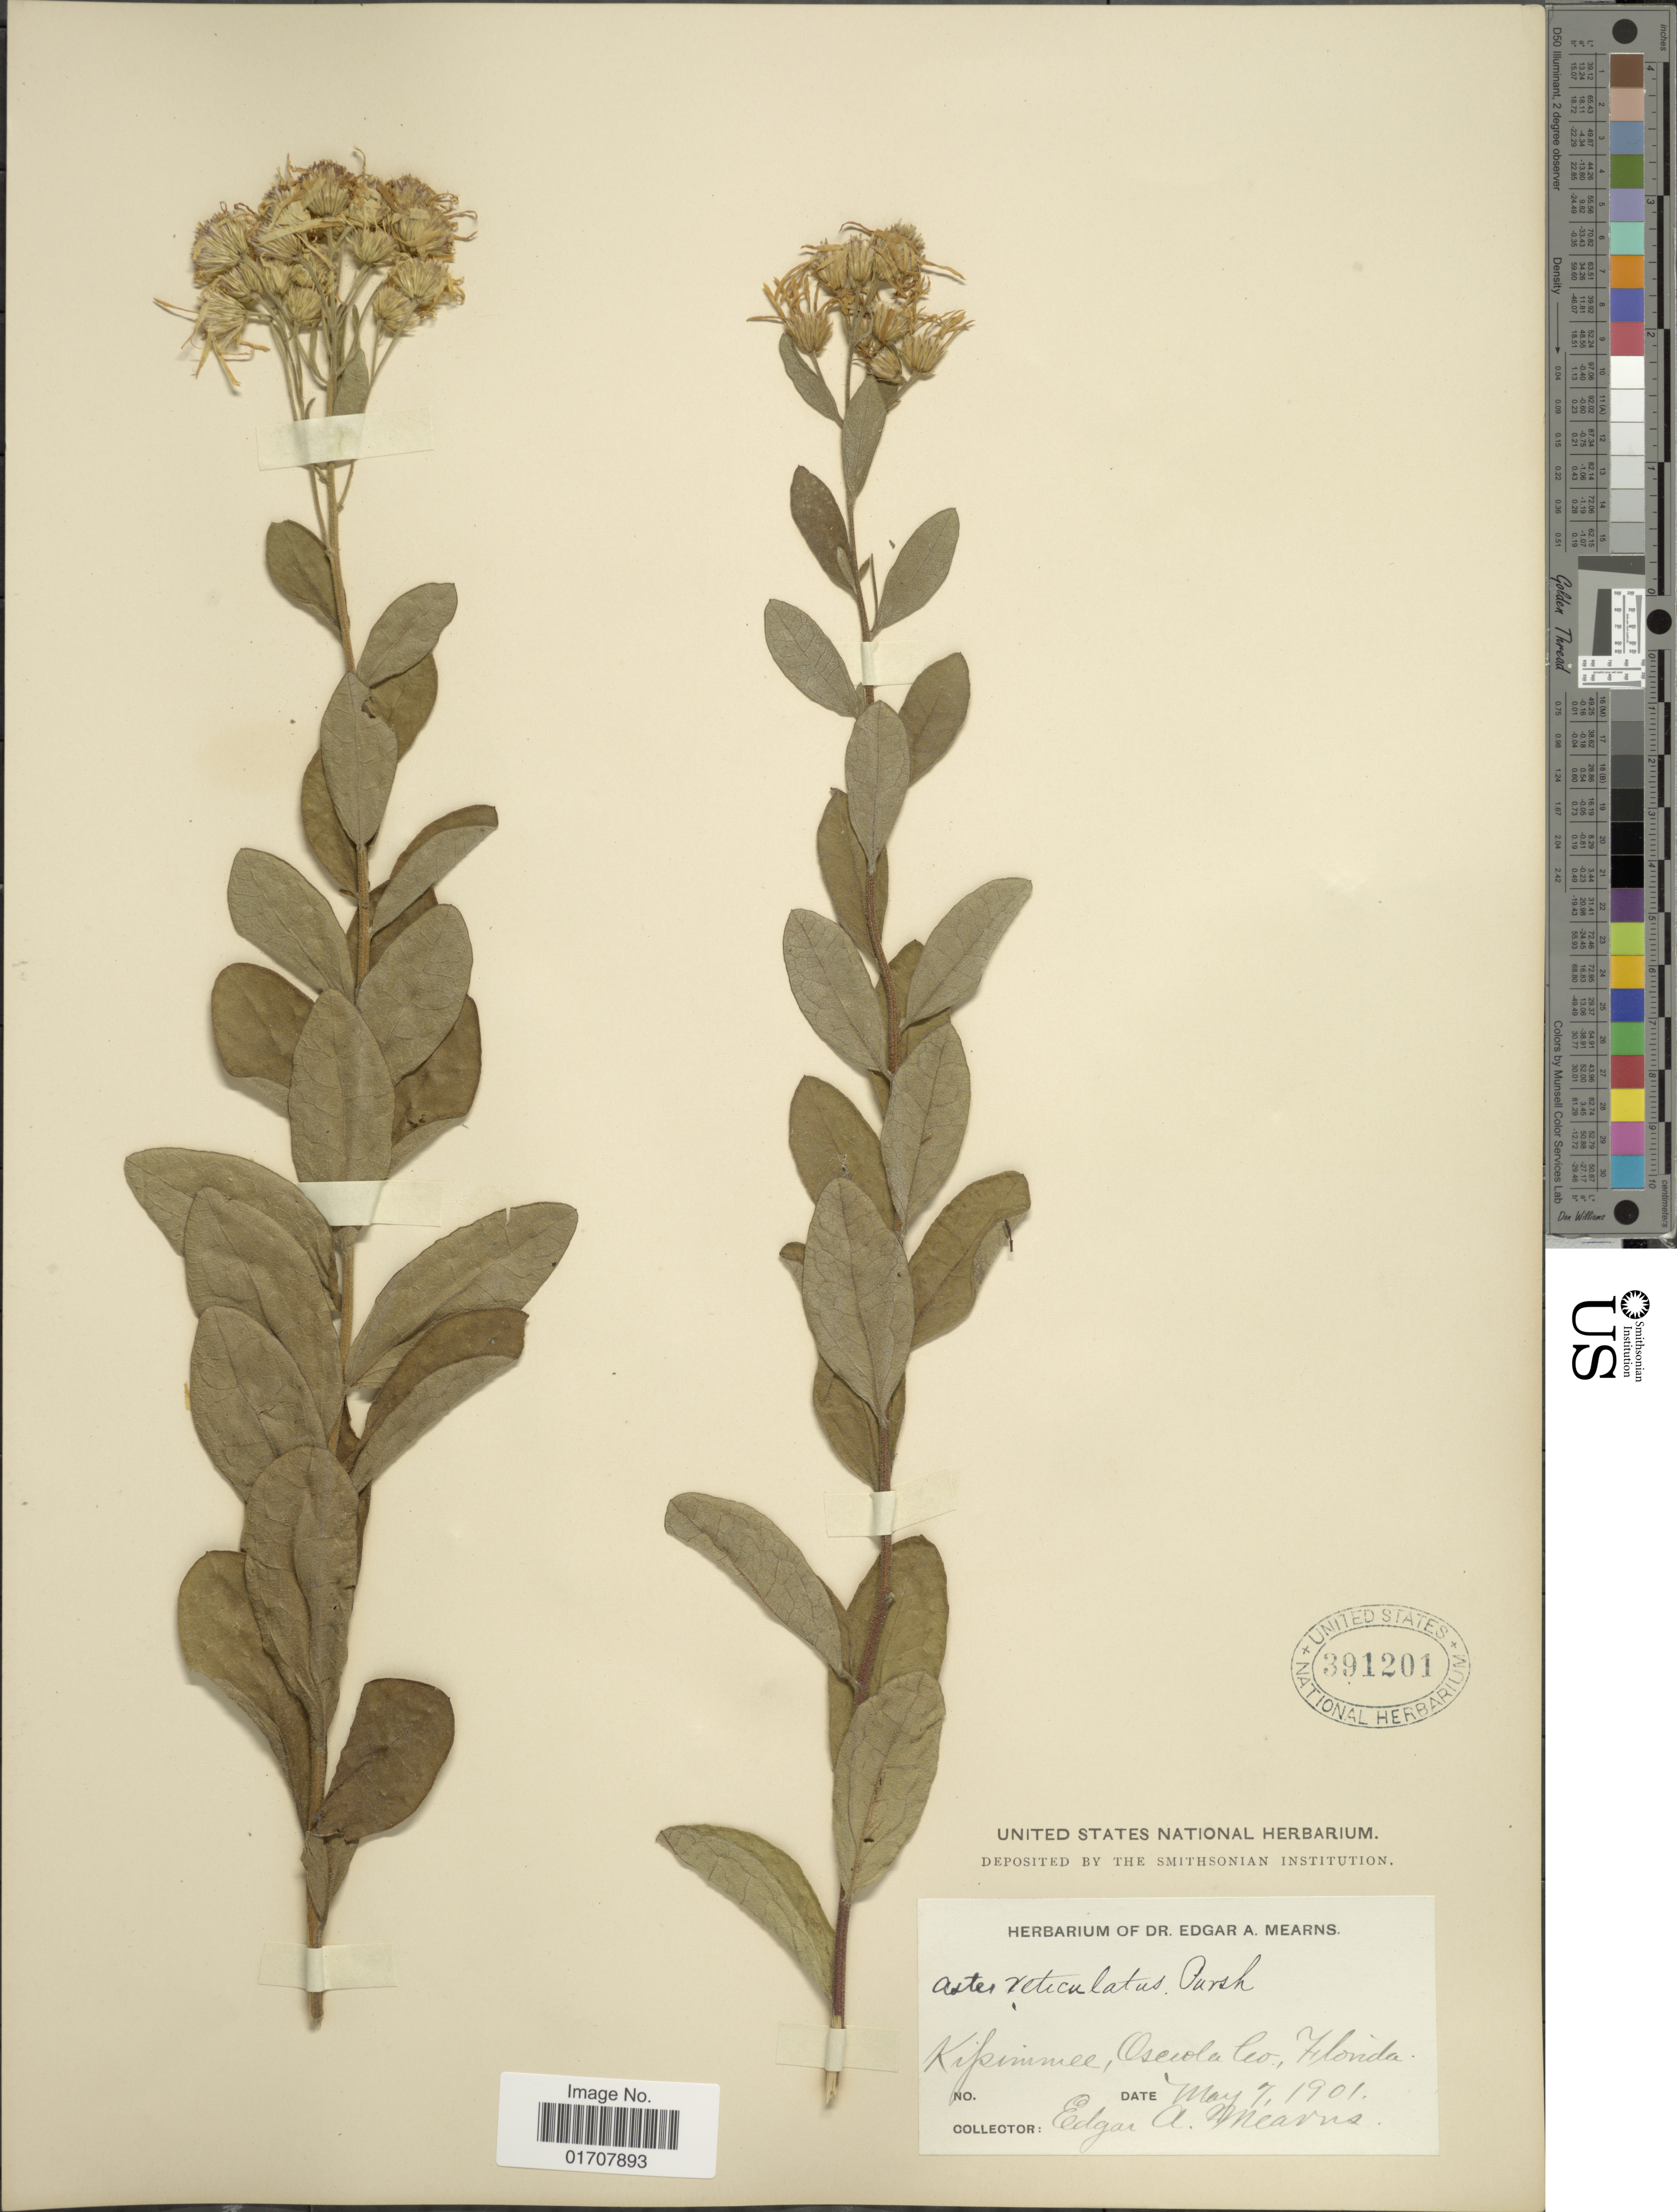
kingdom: Plantae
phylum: Tracheophyta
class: Magnoliopsida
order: Asterales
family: Asteraceae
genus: Oclemena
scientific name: Oclemena reticulata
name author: (Pursh) G.L. Nesom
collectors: E. A. Mearns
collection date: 1901-05-07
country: United States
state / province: Florida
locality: Kissimee, Osceola Co.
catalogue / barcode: US 391201